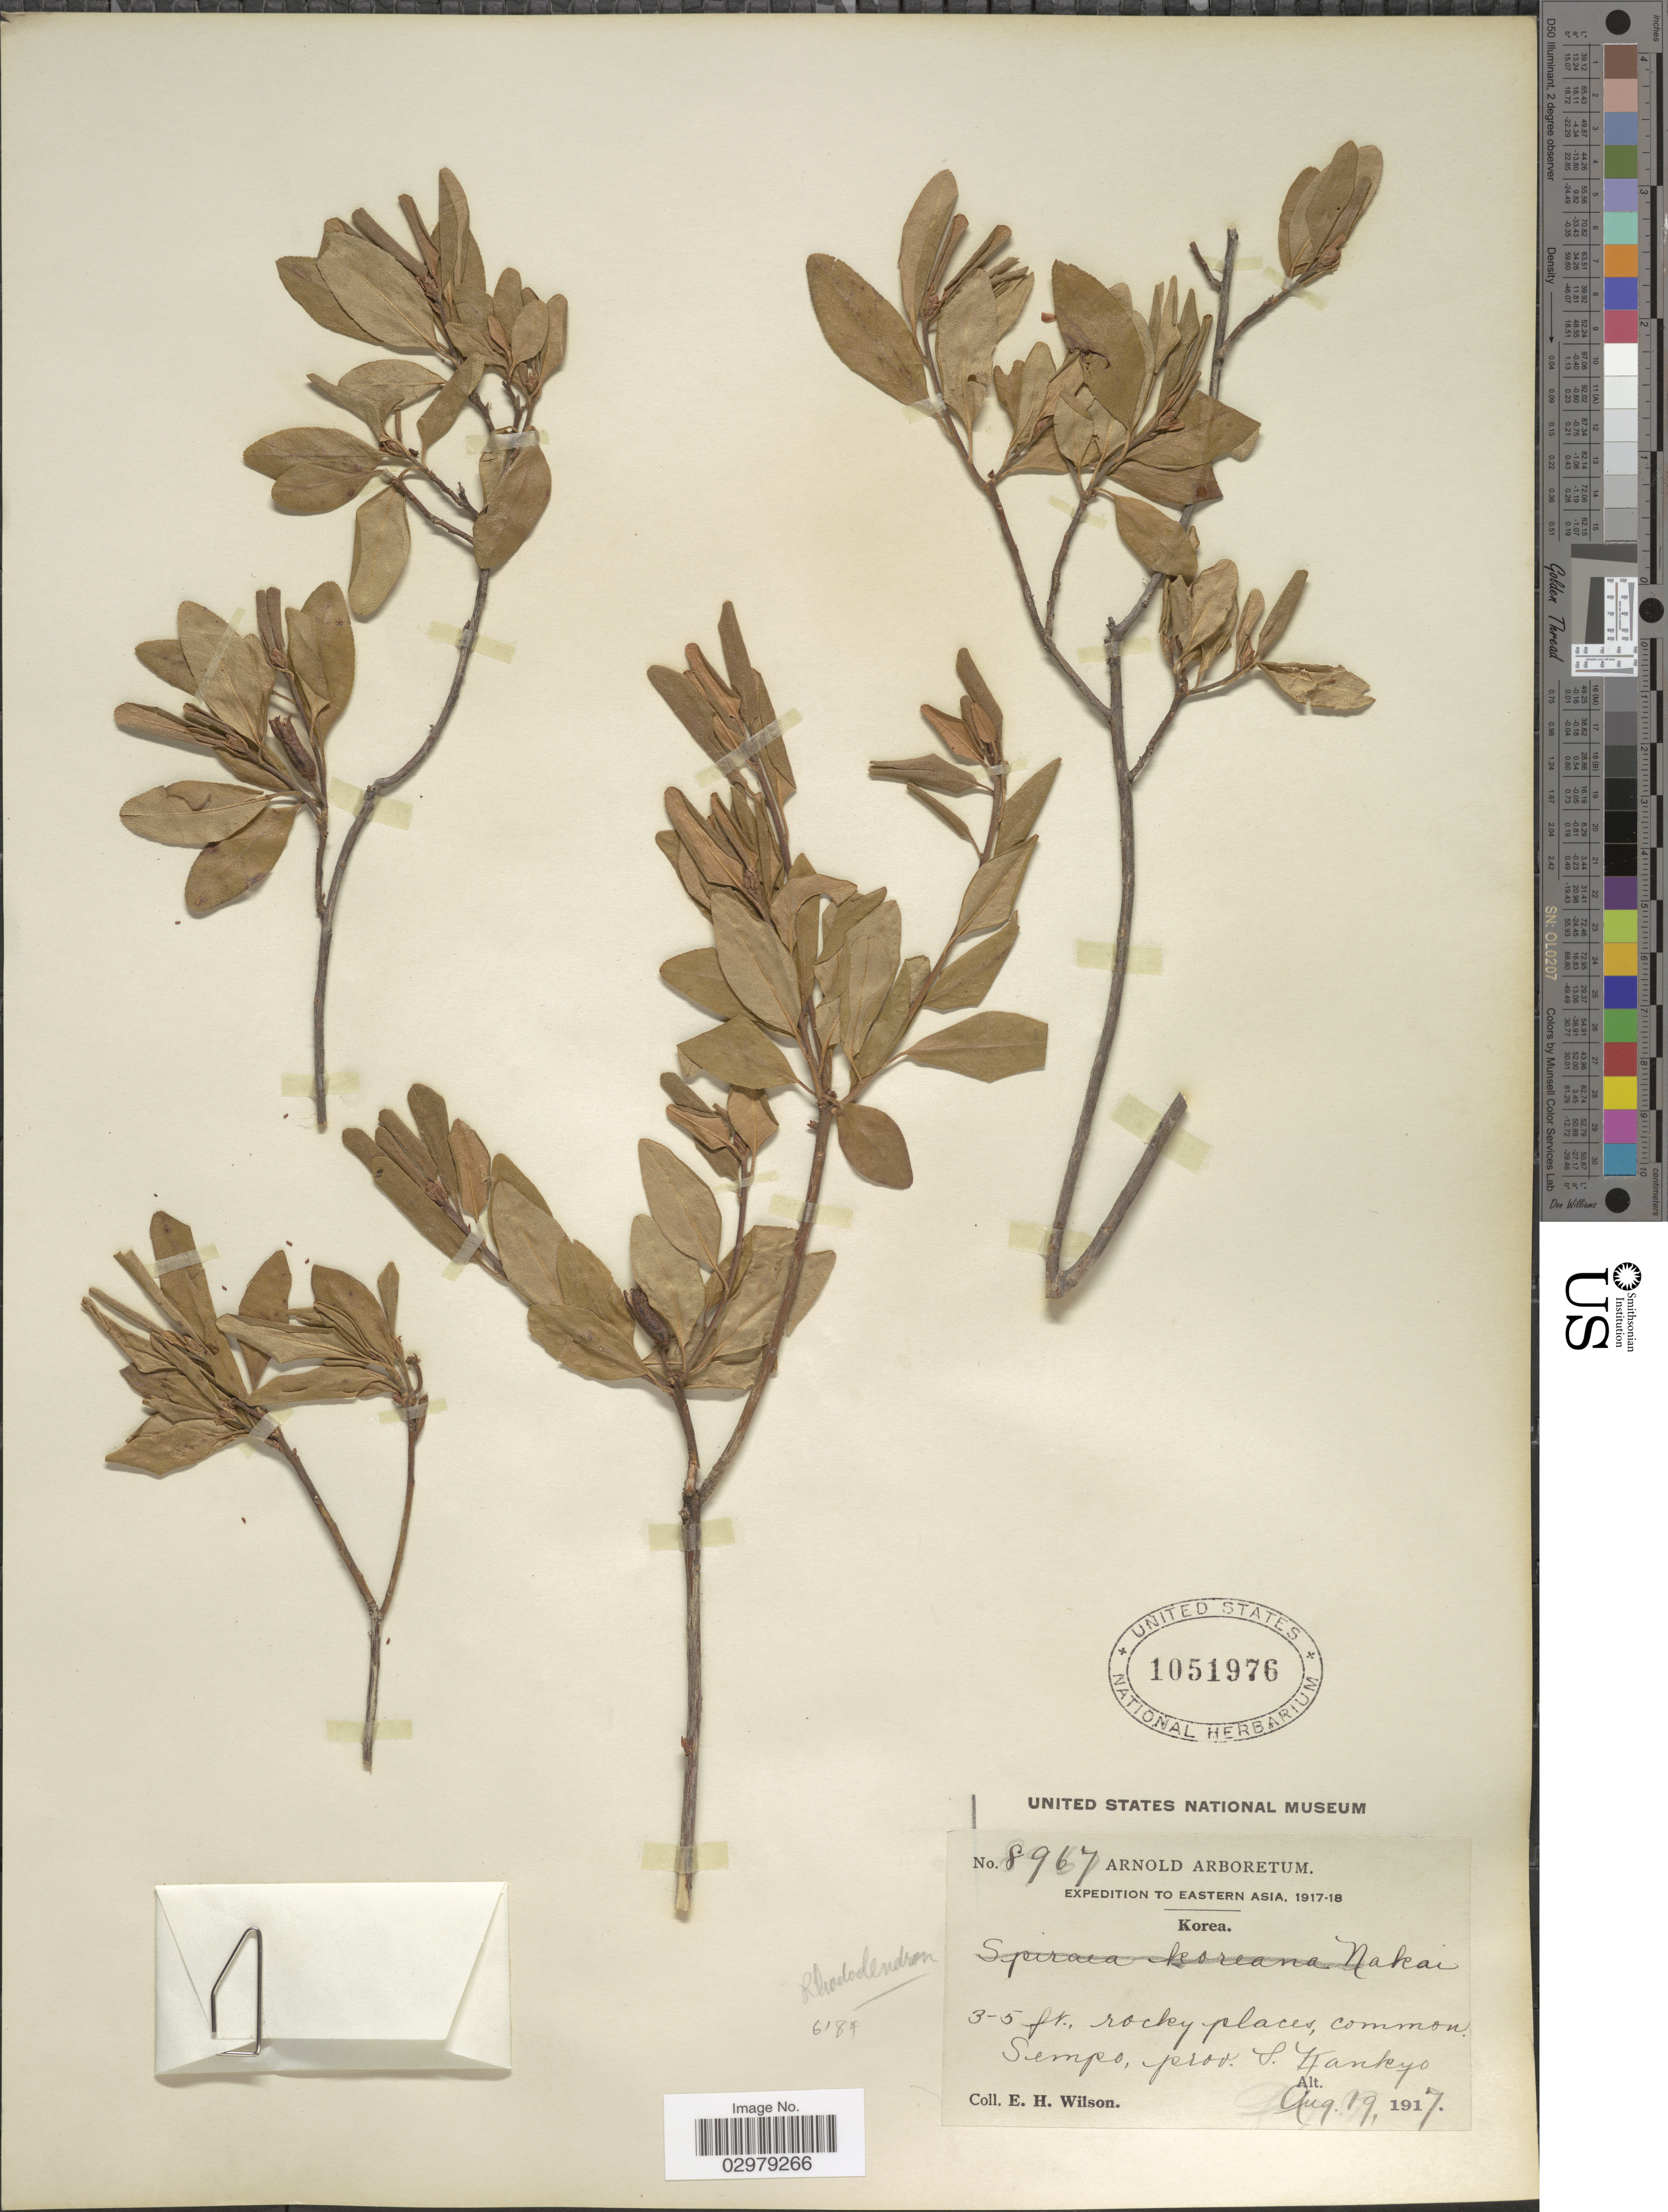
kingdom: Plantae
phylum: Tracheophyta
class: Magnoliopsida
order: Ericales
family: Ericaceae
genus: Rhododendron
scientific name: Rhododendron sp.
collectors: E. Wilson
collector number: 8967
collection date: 1917-08-19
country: North Korea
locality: Korea. Sempo, prov. S. Kankyo.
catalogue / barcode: US 1051976